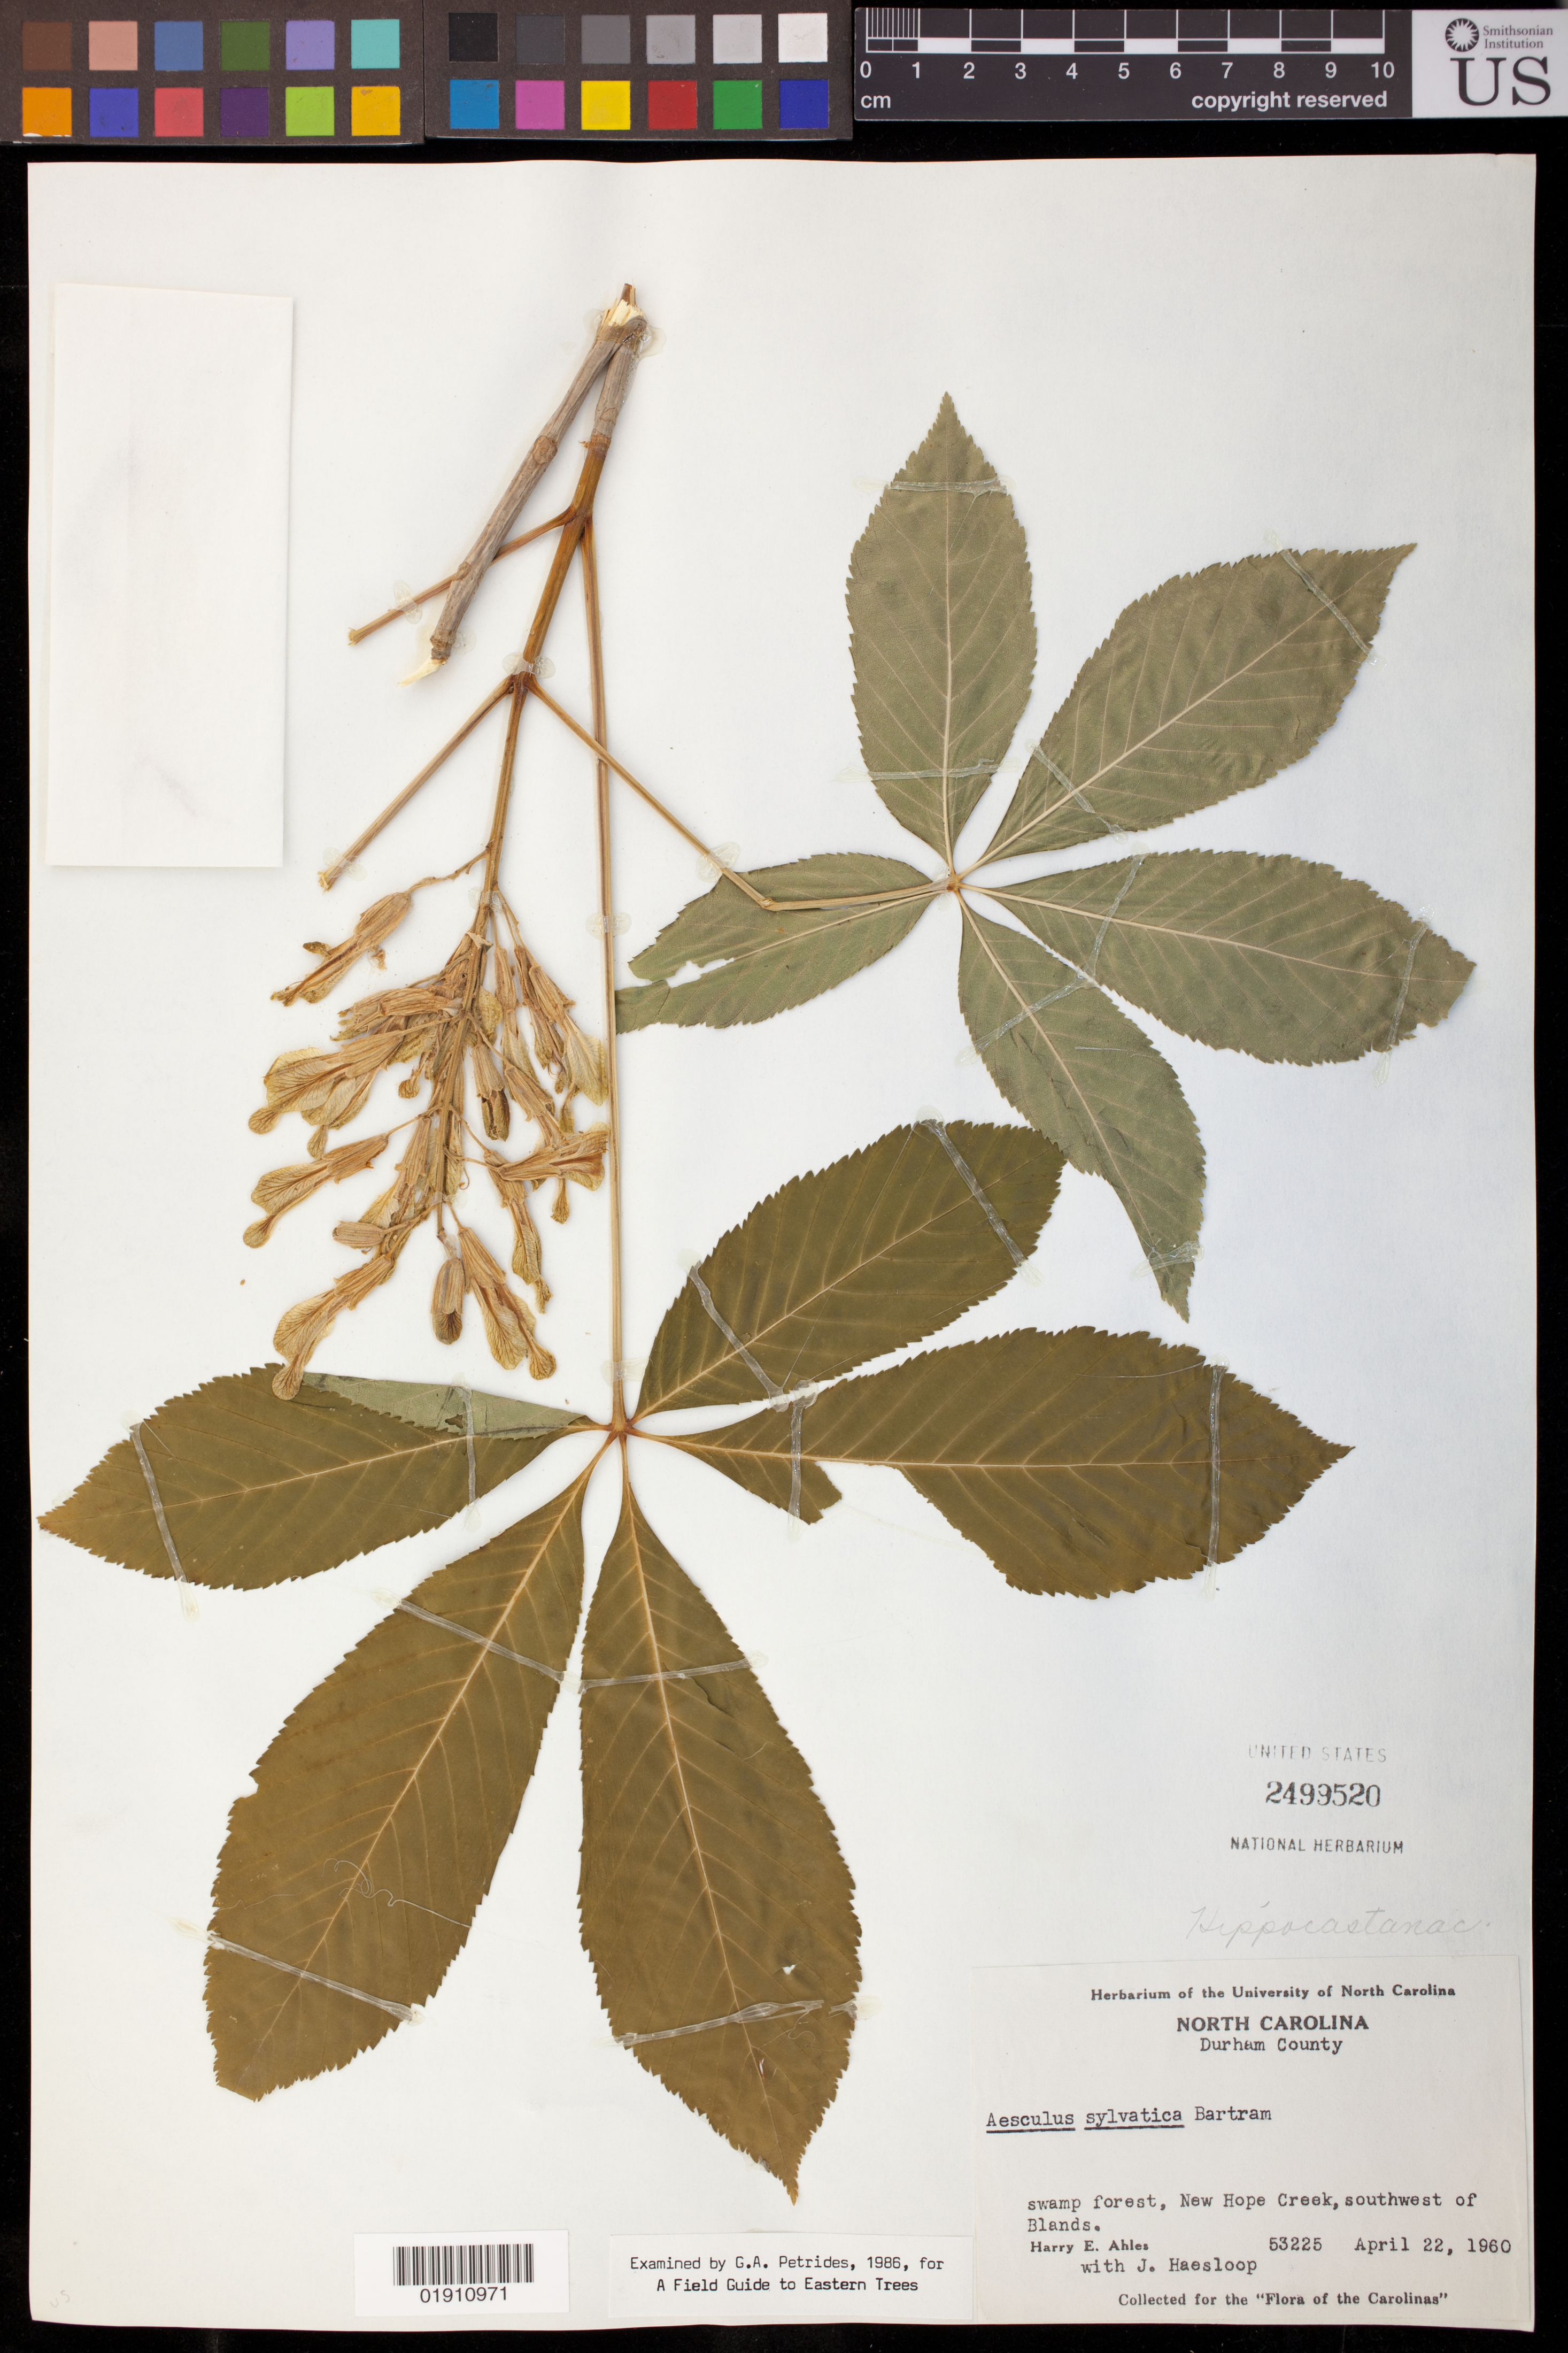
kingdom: Plantae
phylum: Tracheophyta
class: Magnoliopsida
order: Sapindales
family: Sapindaceae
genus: Aesculus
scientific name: Aesculus sylvatica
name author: W. Bartram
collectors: H. E. Ahles & J. Haesloop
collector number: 53225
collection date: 1960-04-22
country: United States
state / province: North Carolina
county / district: Durham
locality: New Hope Creek, southwest of Blands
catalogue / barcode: US 2499520